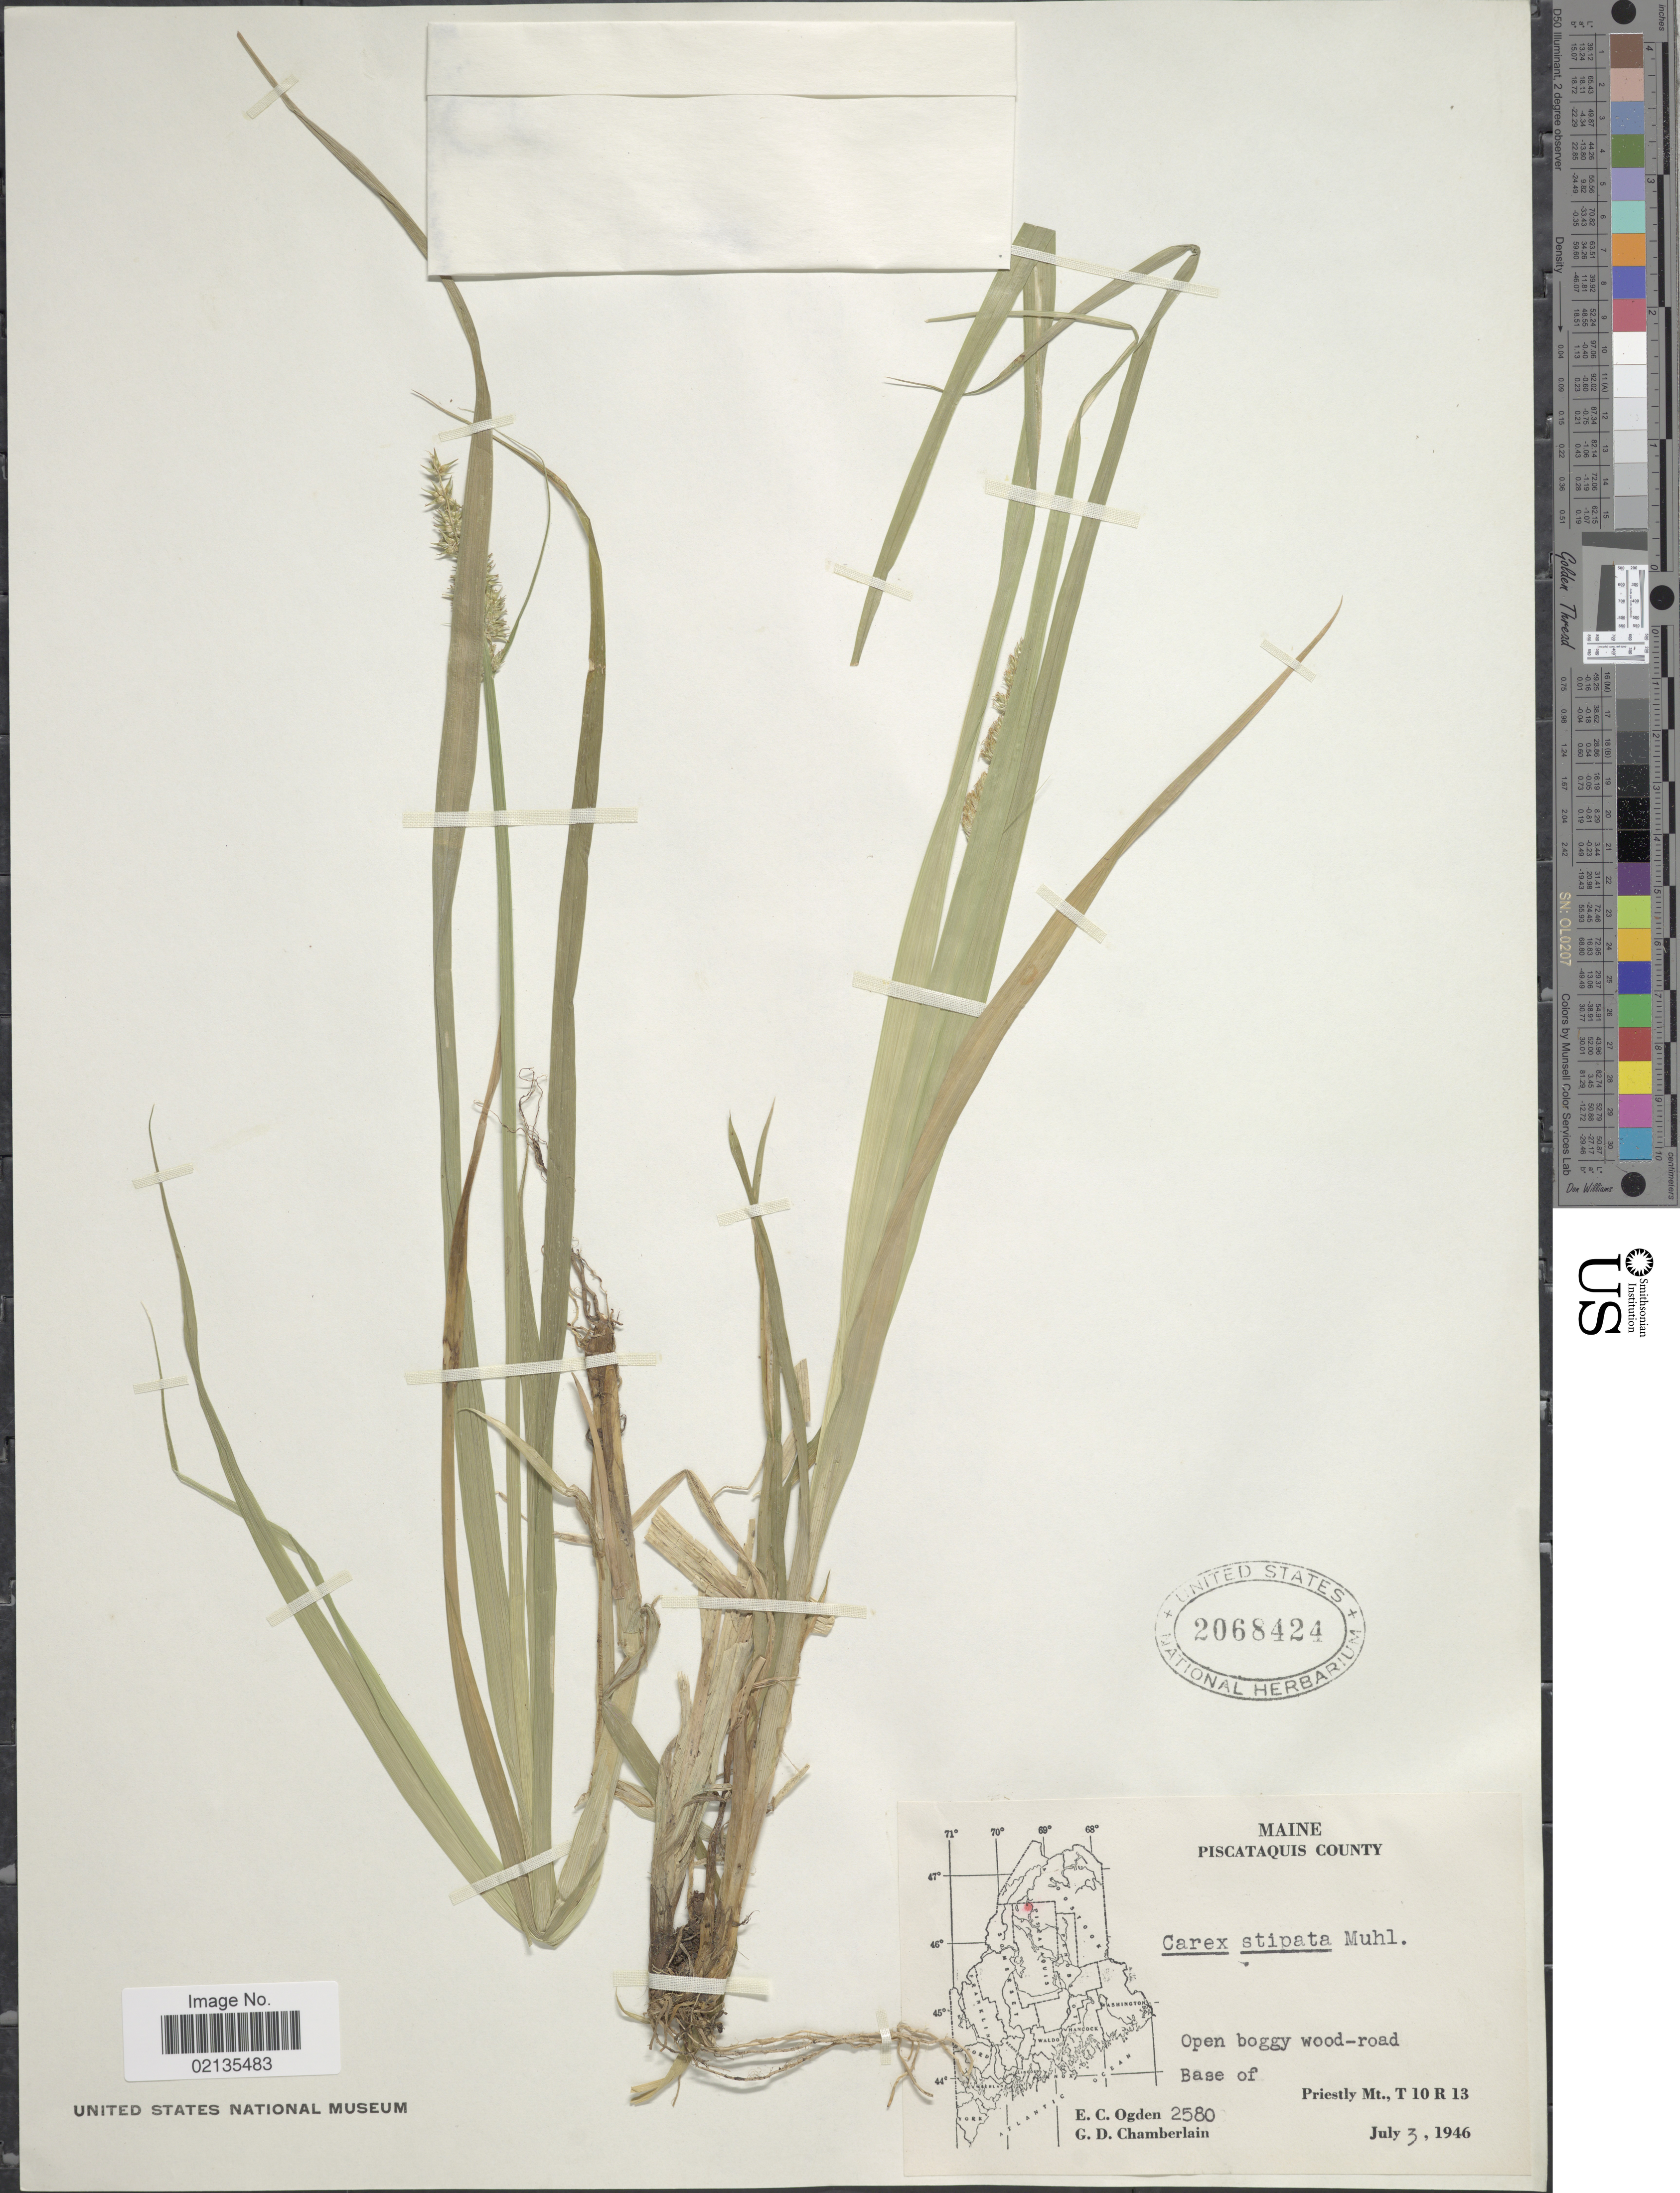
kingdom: Plantae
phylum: Tracheophyta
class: Liliopsida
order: Poales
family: Cyperaceae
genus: Carex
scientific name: Carex stipata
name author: Muhl. ex Willd.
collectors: E. Ogden & G. D. Chamberlain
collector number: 2580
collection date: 1946-07-03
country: United States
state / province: Maine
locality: Piscataquis County, open bogg wood-road, Base of Priestly Mt., T10 R13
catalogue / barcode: US 2068424